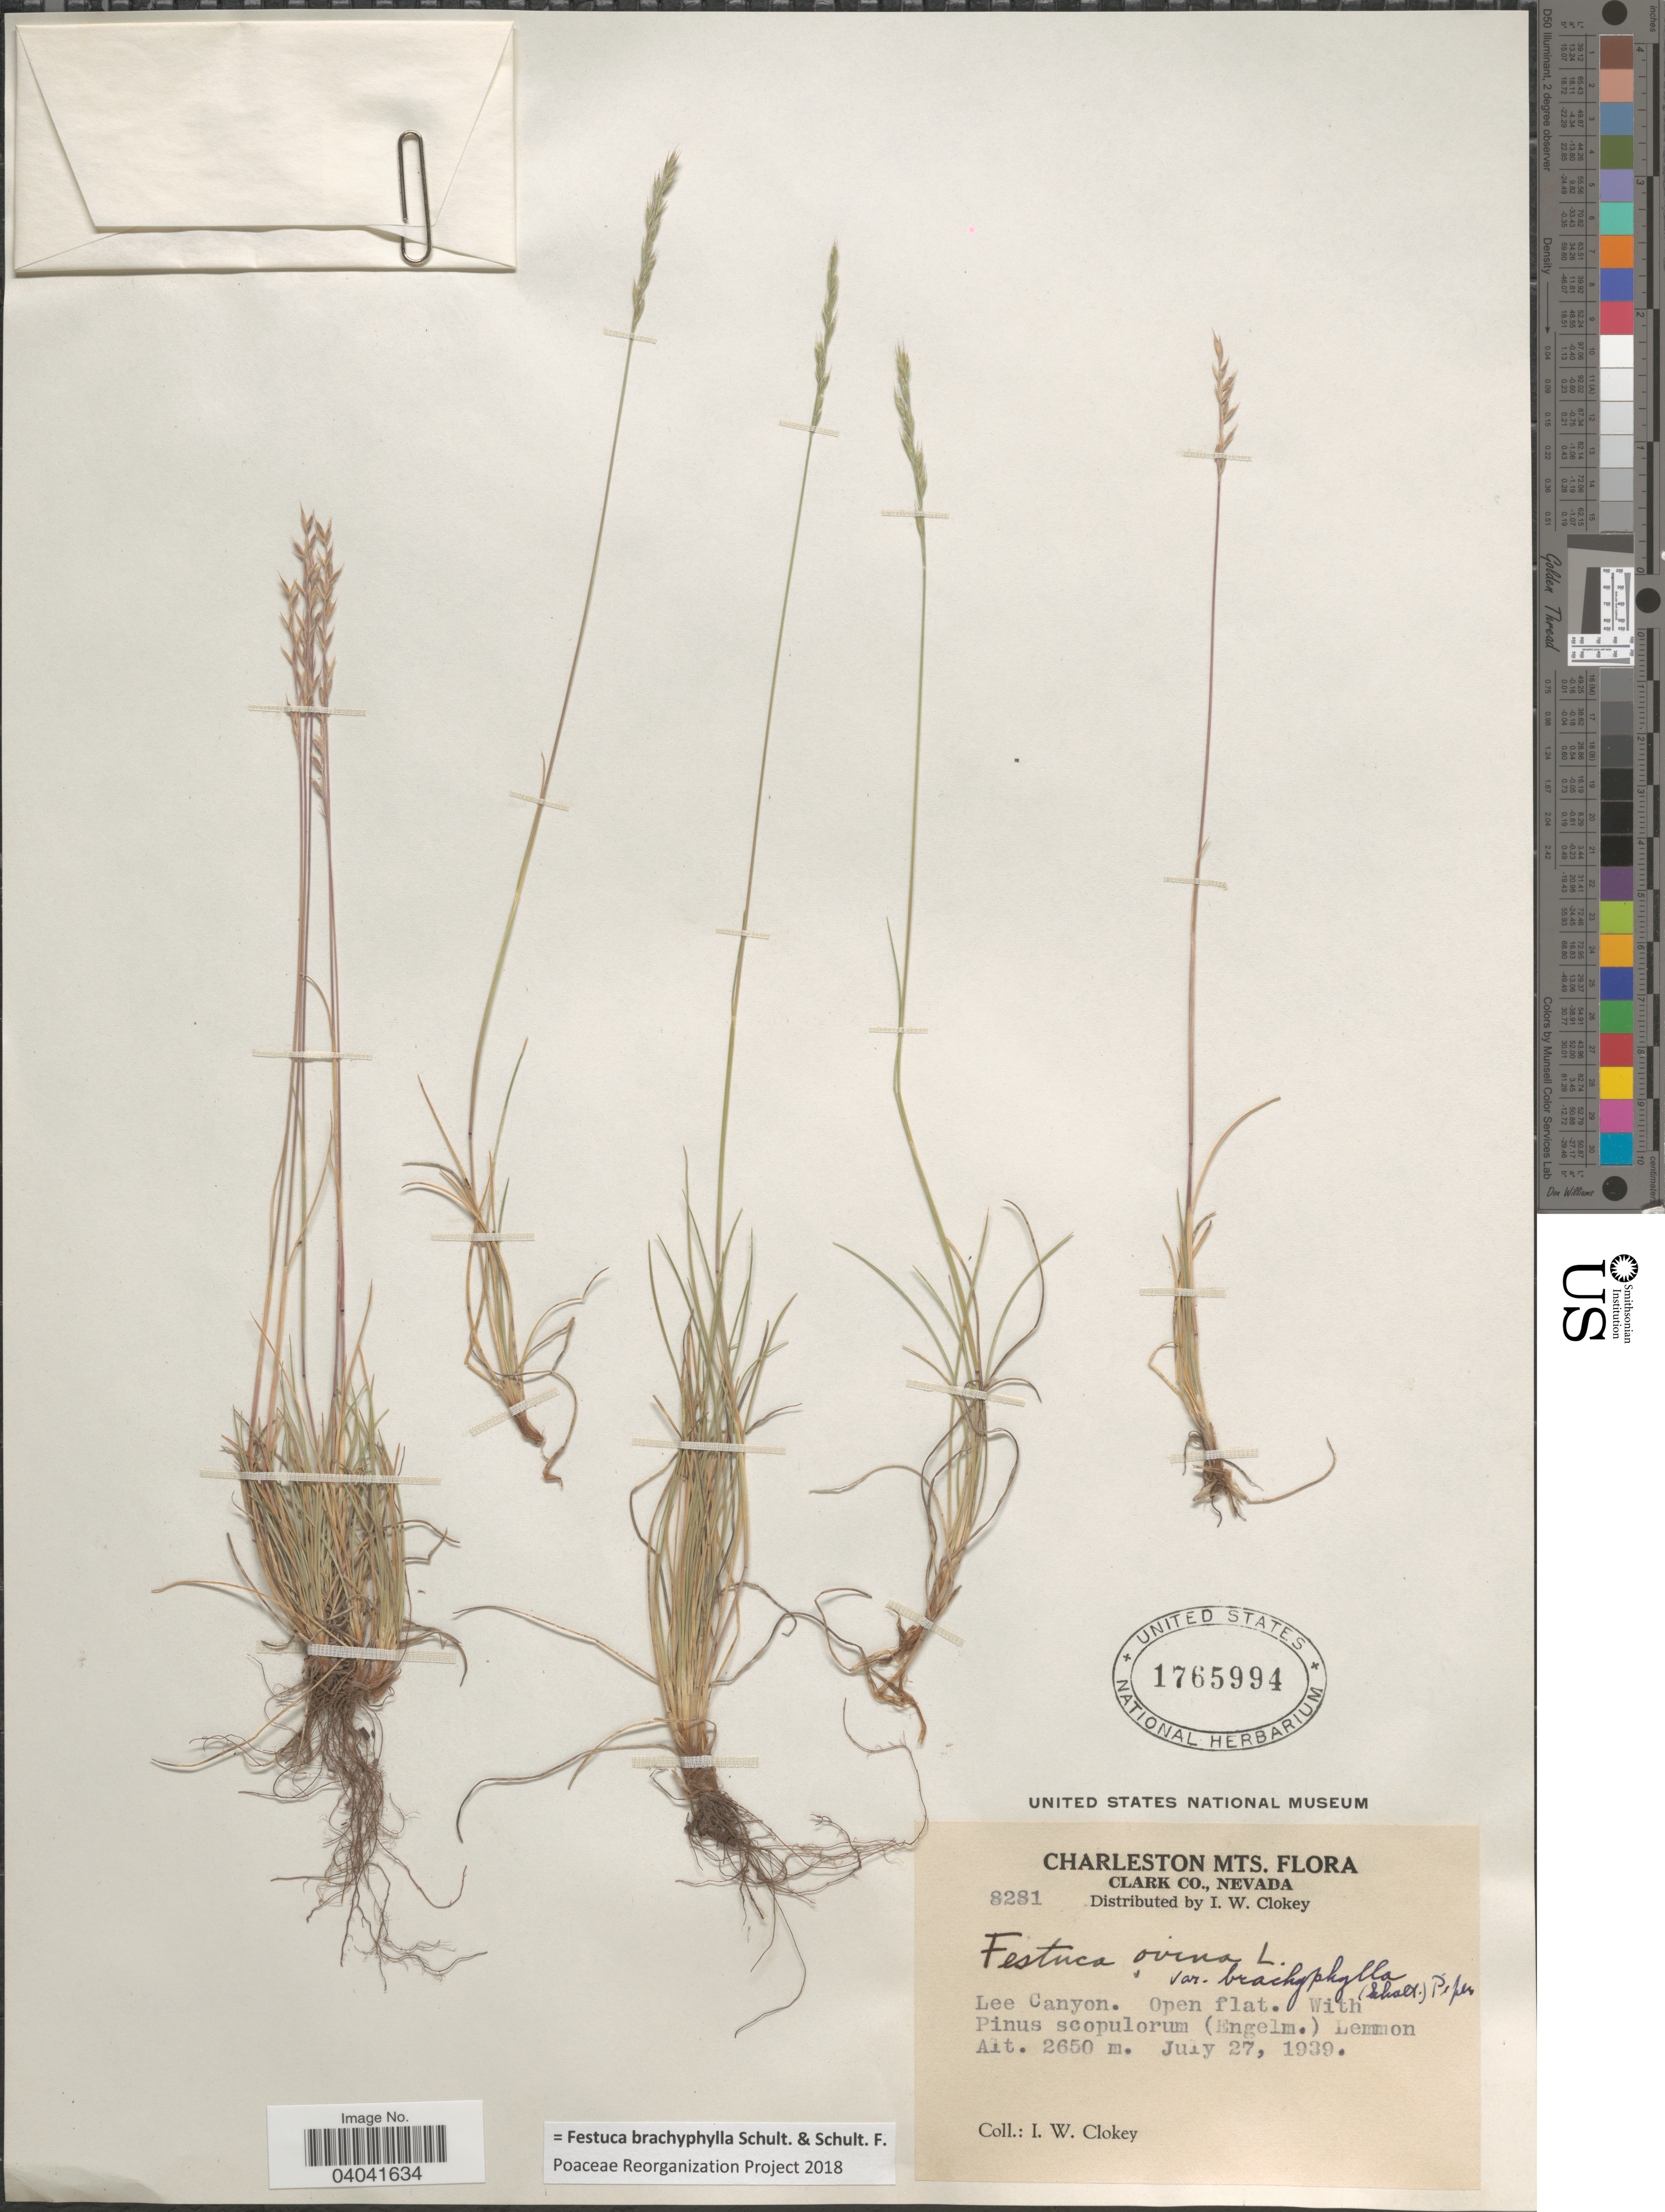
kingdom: Plantae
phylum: Tracheophyta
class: Liliopsida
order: Poales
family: Poaceae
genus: Festuca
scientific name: Festuca brachyphylla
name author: Schult. & Schult. f.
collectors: I. W. Clokey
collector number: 8281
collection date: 1939-07-27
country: United States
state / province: Nevada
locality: Charleston Mts. Clark Co. Lee Canyon.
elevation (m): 2650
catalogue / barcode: US 1765994